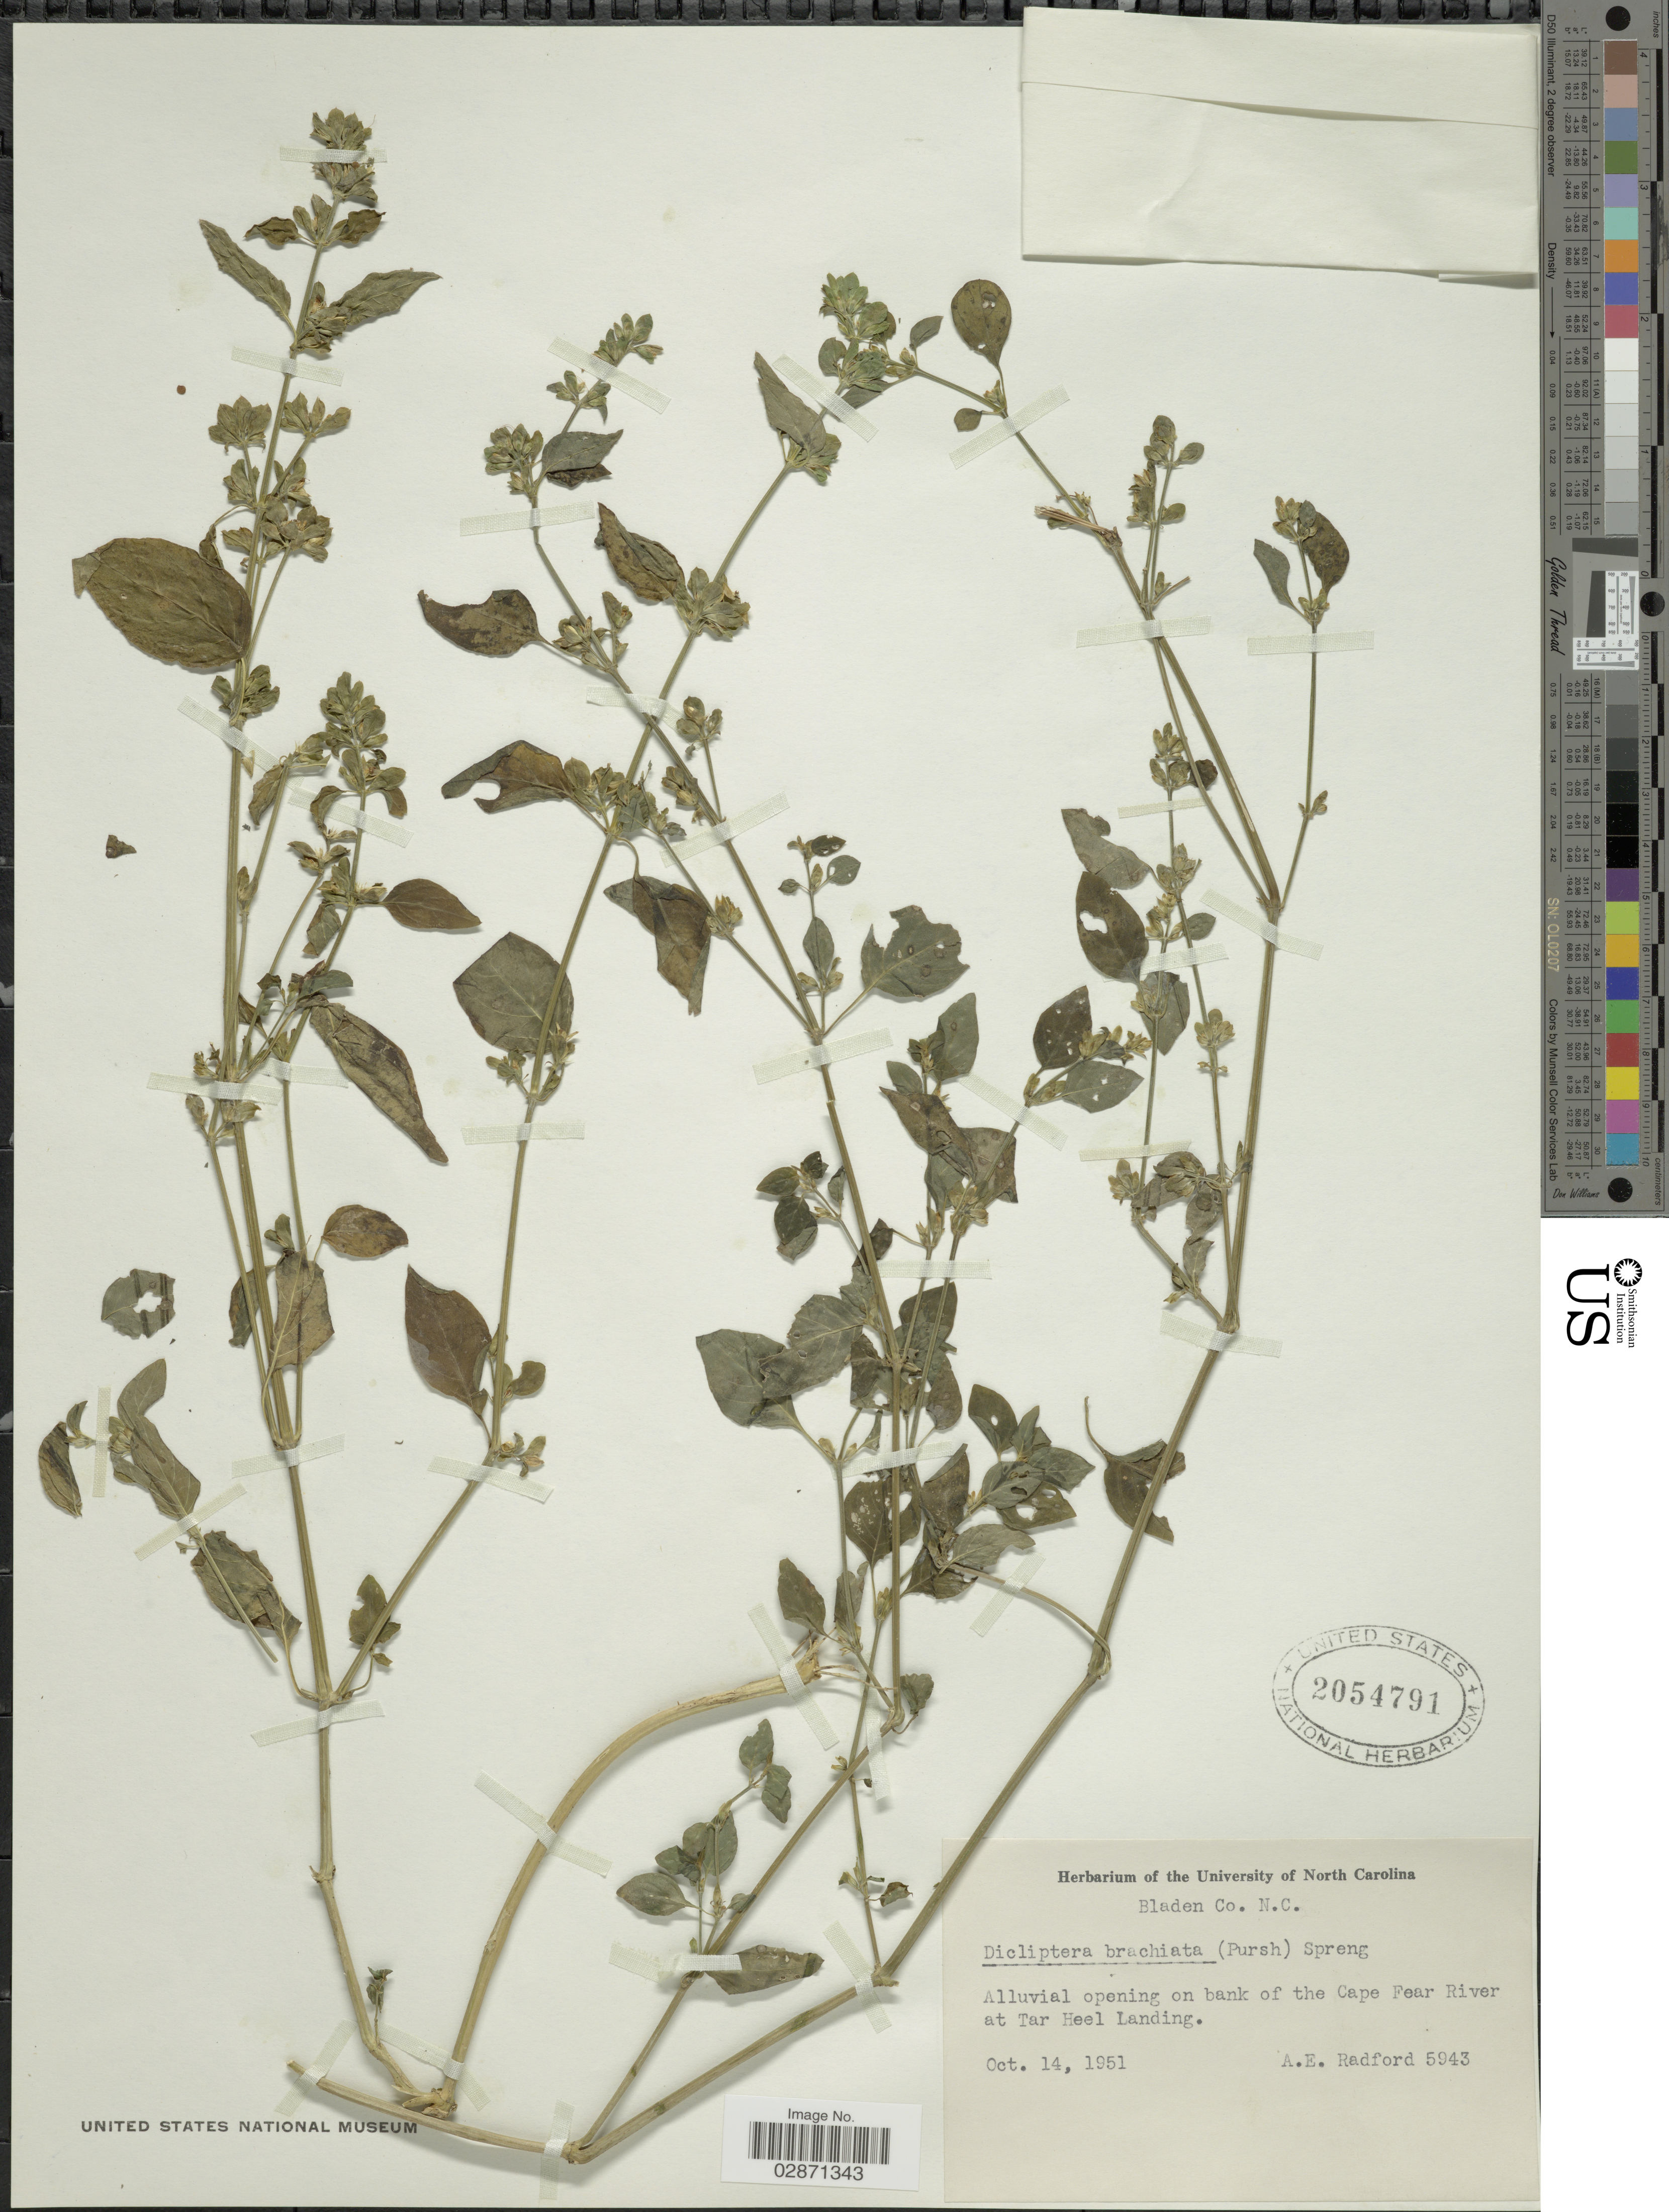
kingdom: Plantae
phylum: Tracheophyta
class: Magnoliopsida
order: Lamiales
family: Acanthaceae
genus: Dicliptera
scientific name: Dicliptera brachiata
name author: (Pursh) Spreng.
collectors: A. E. Radford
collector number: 5943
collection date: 1951-10-14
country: United States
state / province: North Carolina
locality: Bladen Co. Alluvial opening on bank of the Cape Fear River at Tar Heel Landing.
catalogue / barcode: US 2054791